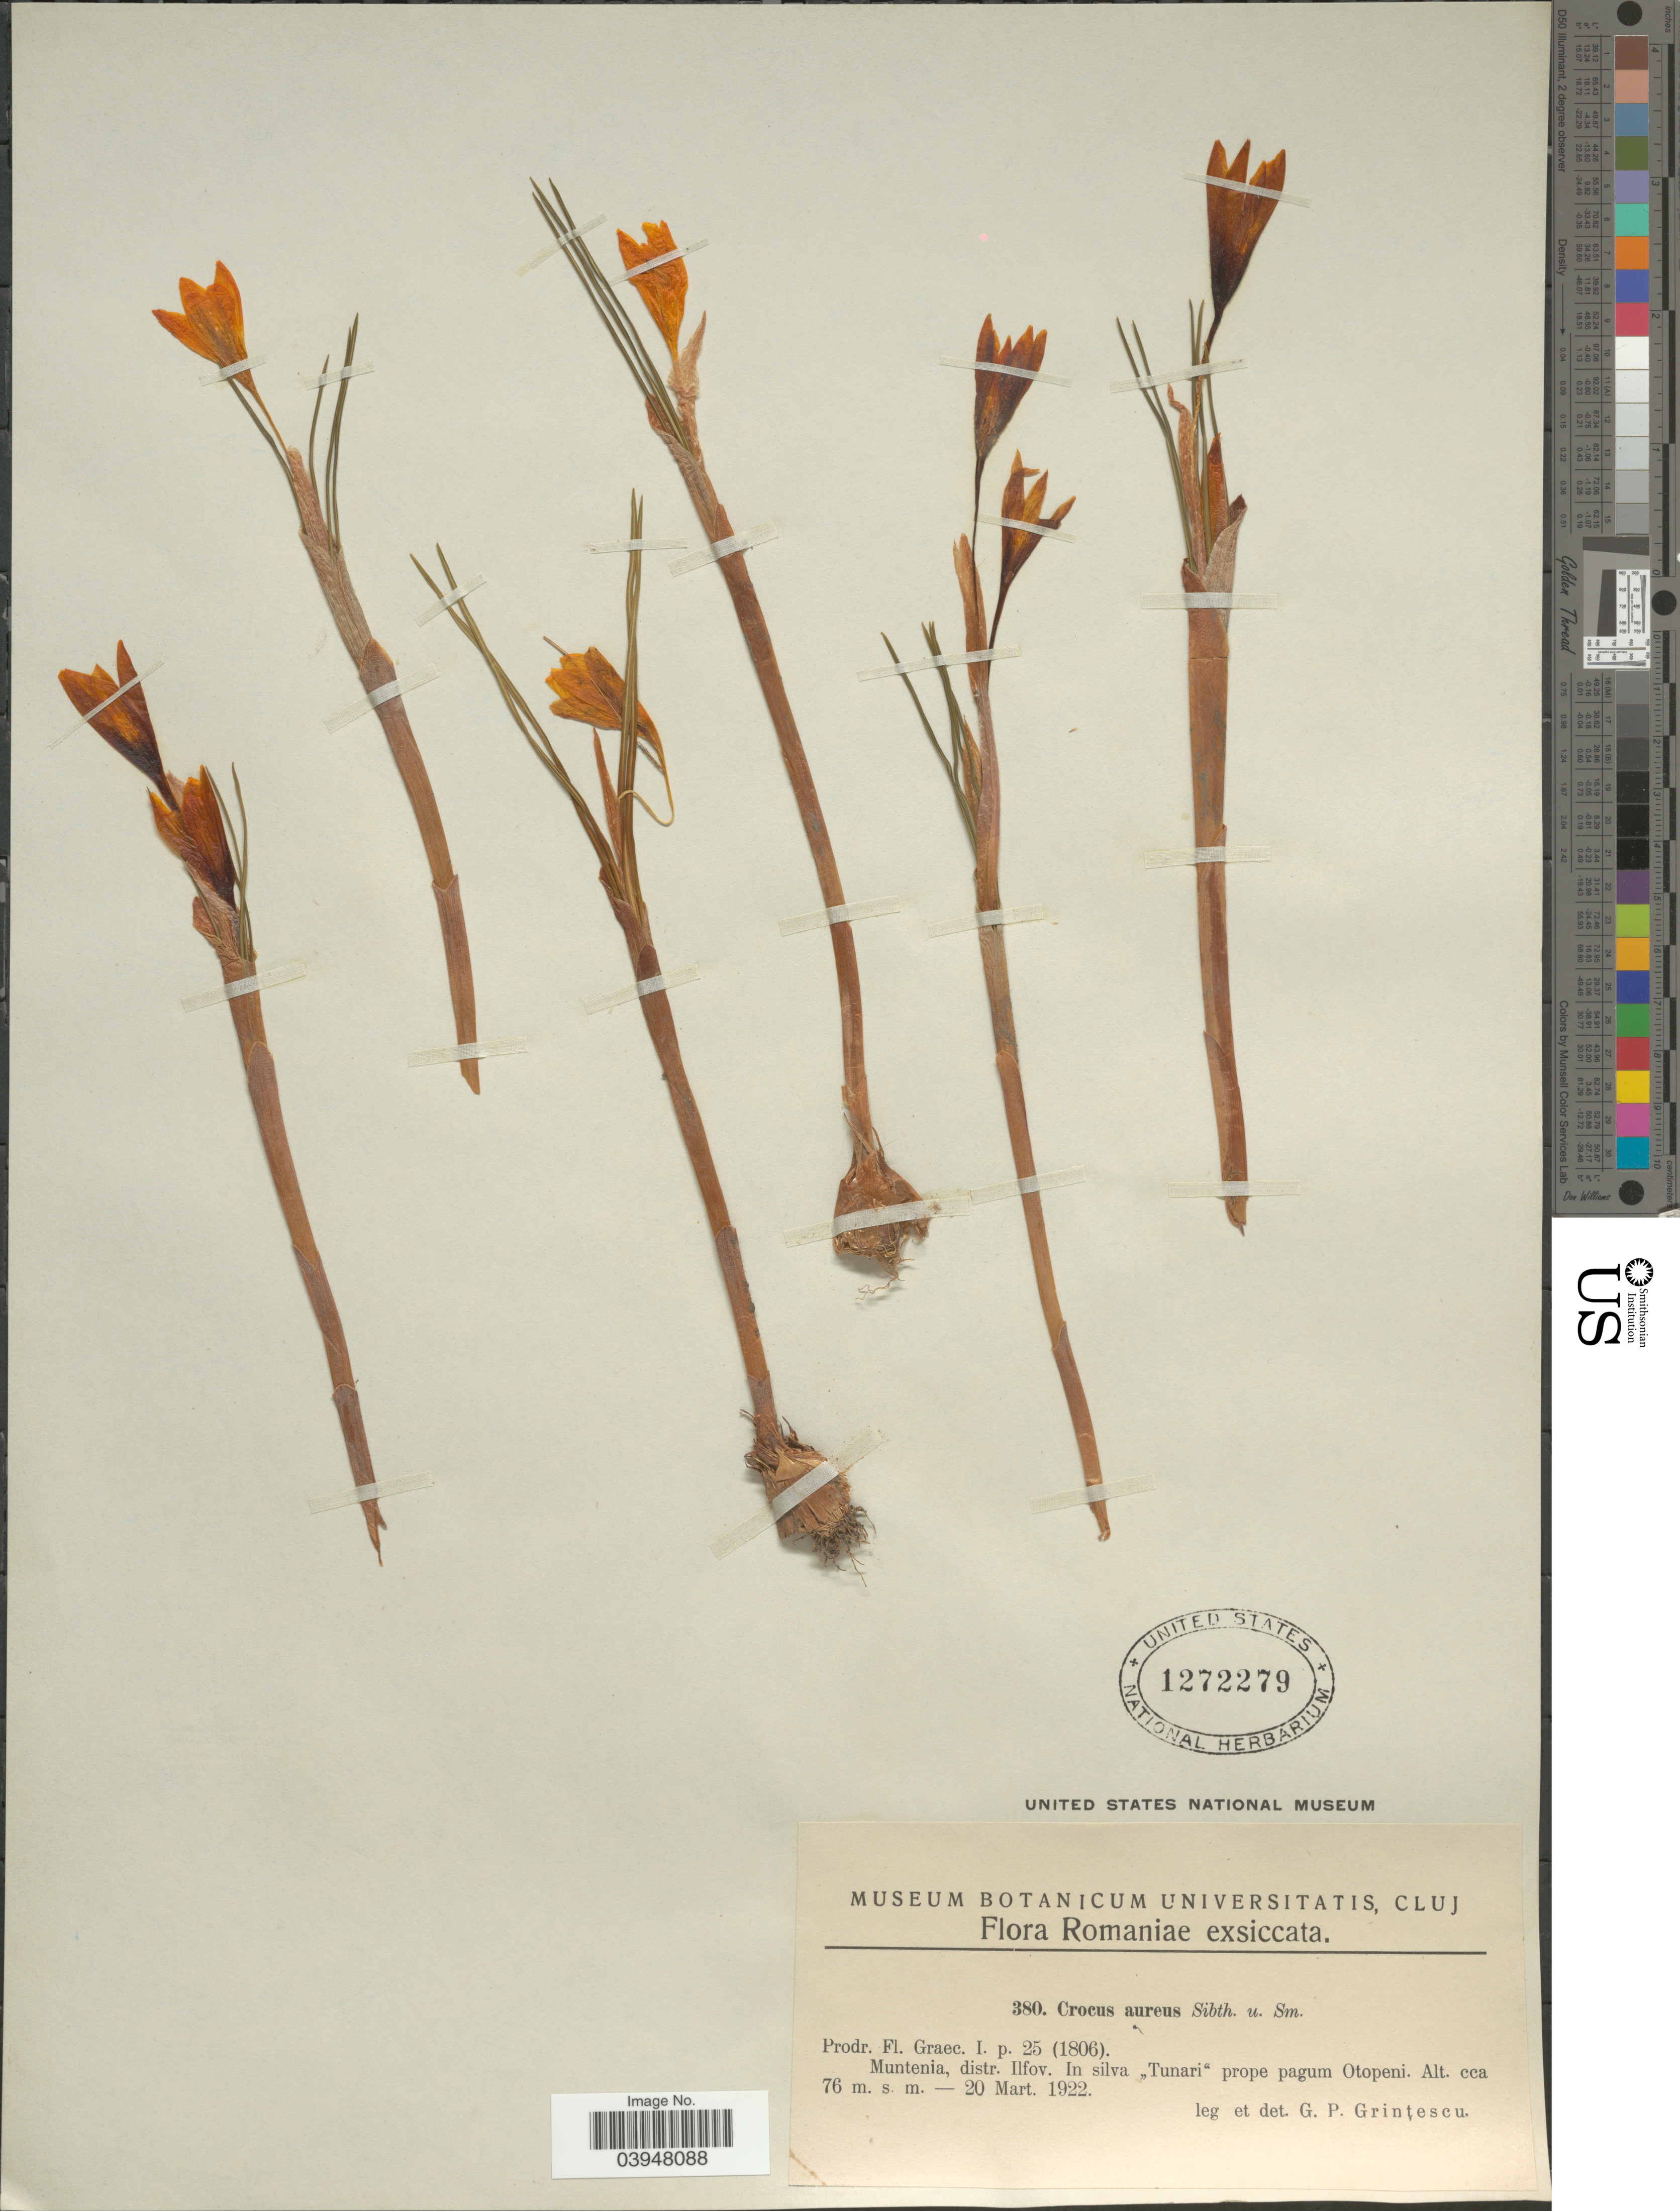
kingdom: Plantae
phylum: Tracheophyta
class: Liliopsida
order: Asparagales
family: Iridaceae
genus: Crocus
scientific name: Crocus aureus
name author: Sm.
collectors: G. Grintescu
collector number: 380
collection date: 1922-03-20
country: Romania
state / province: Ilfov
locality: Romaniae. Muntenia, distr. Ilfov. In silva "Tunari" prope pagum Otopeni.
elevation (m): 76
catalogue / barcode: US 1272279